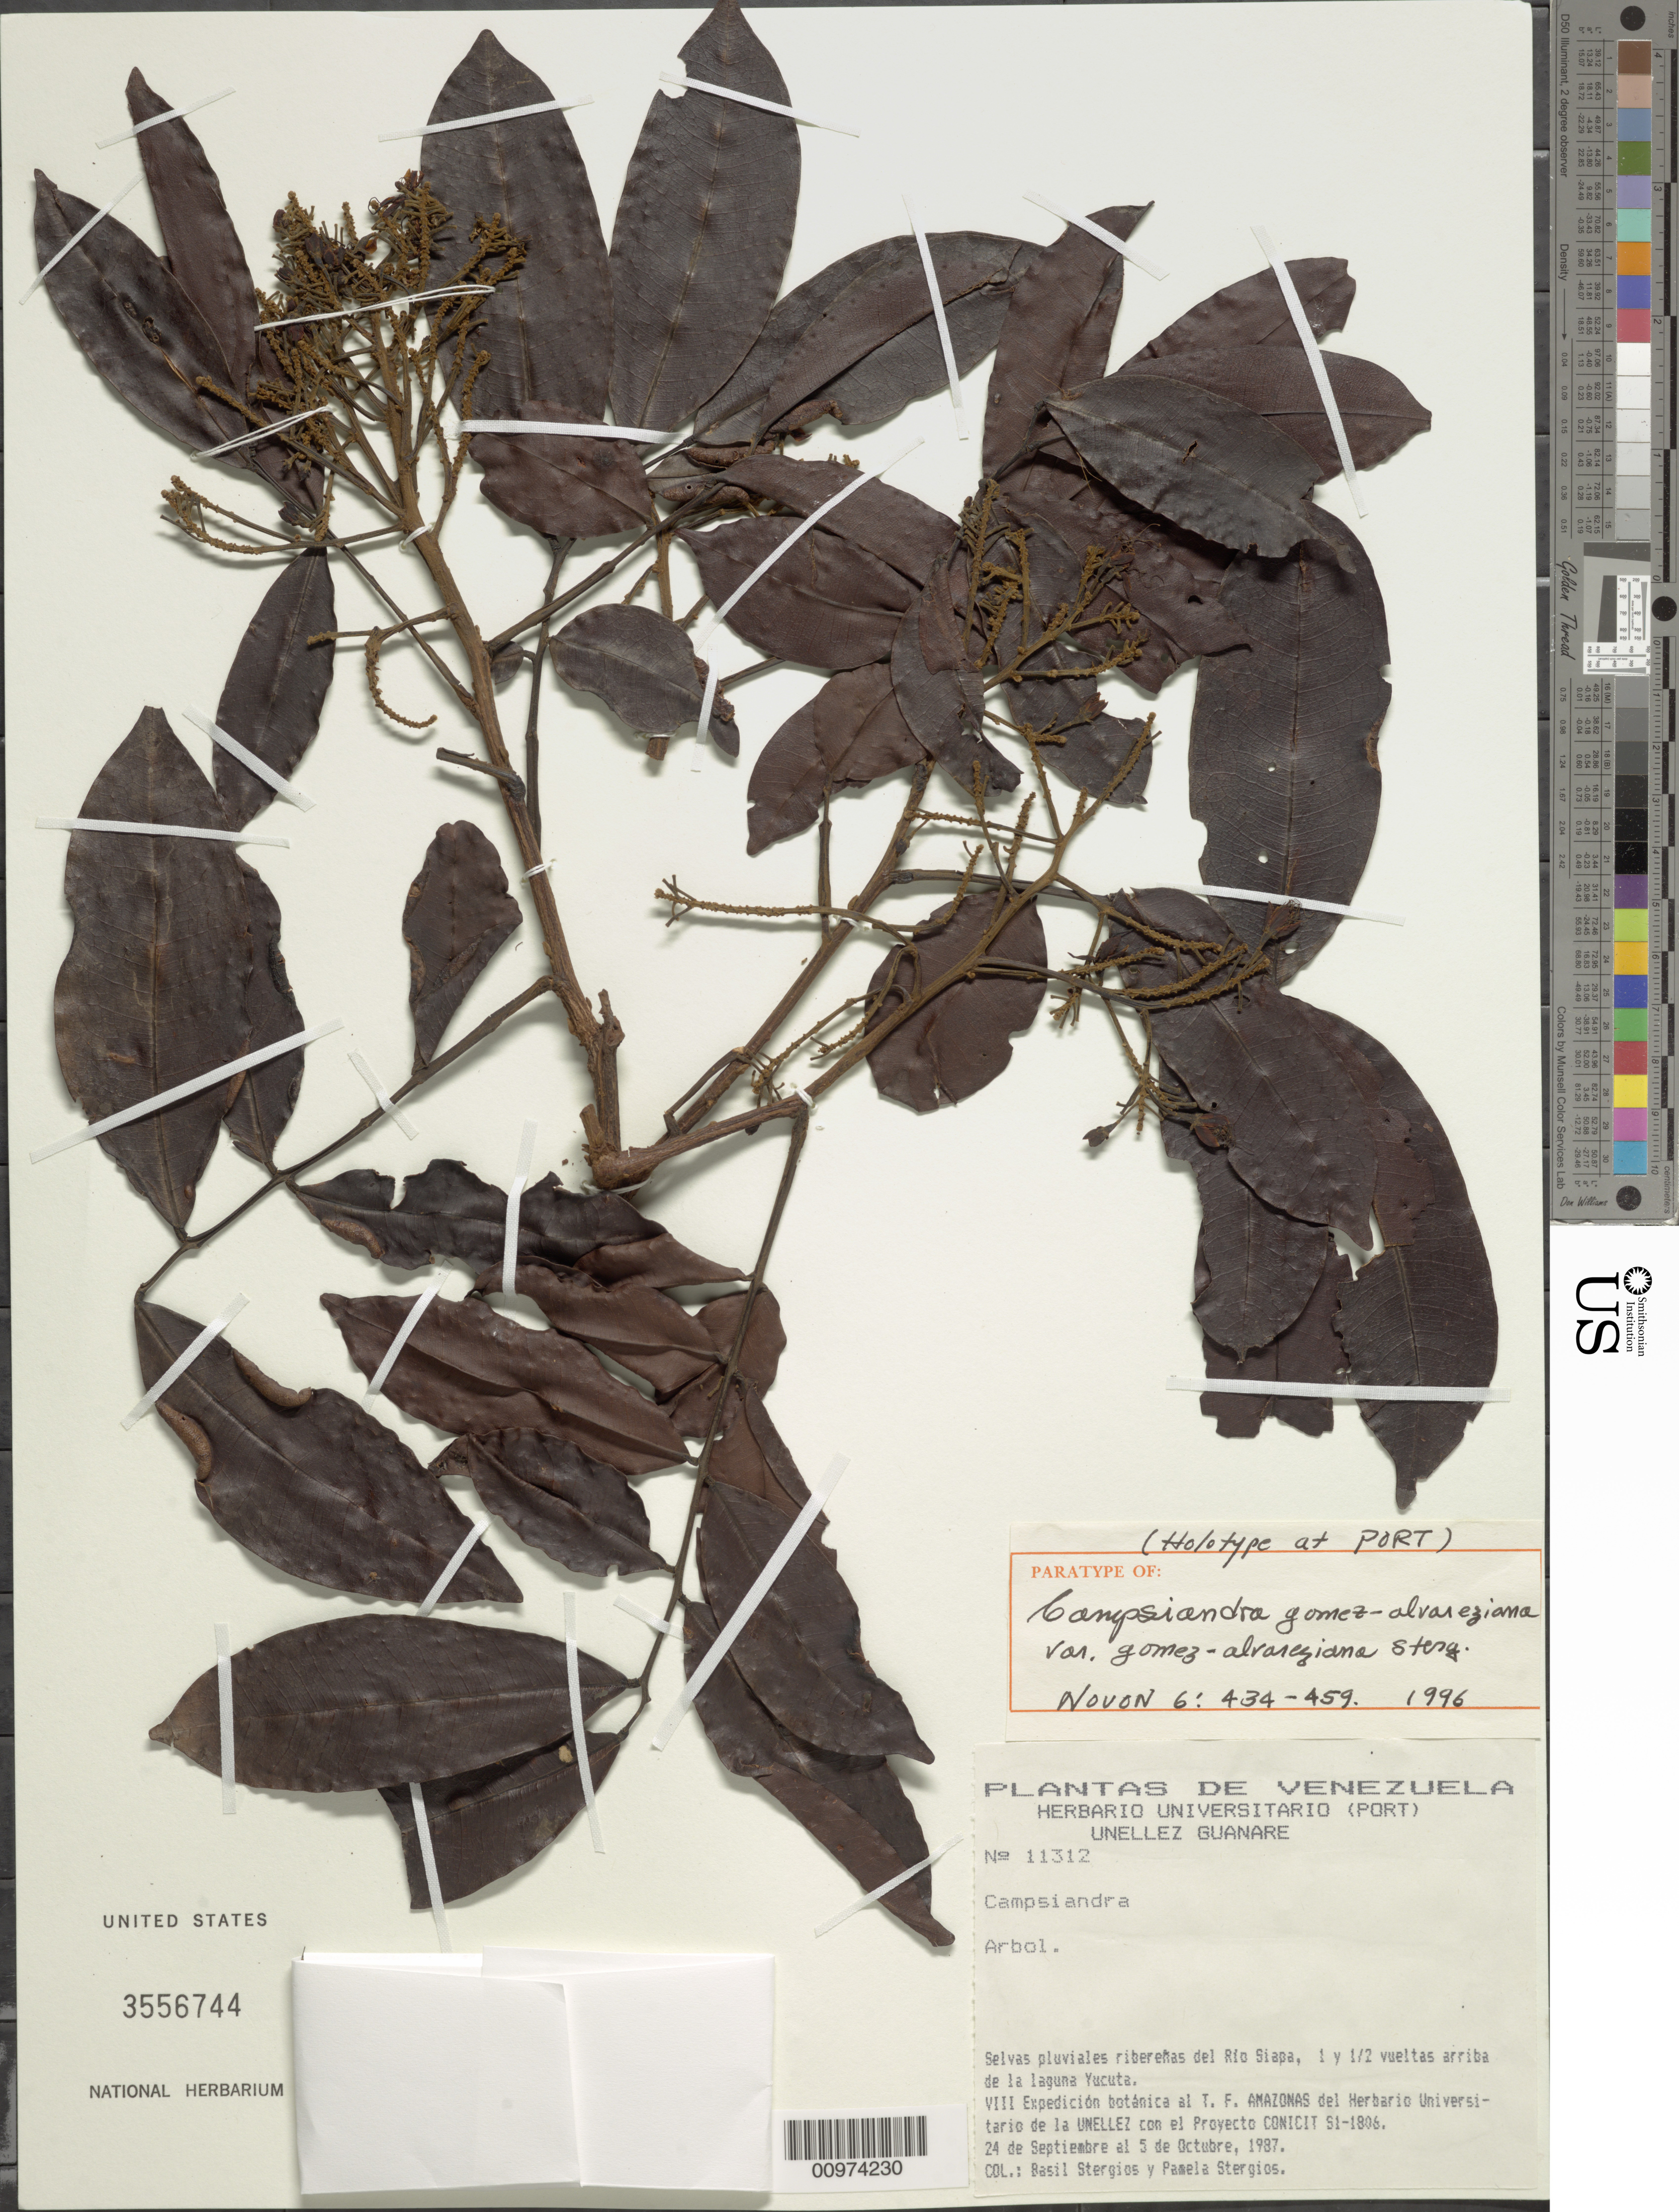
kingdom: Plantae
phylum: Tracheophyta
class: Magnoliopsida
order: Fabales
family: Fabaceae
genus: Campsiandra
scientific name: Campsiandra gomez-alvareziana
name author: Stergios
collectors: B. G. Stergios & P. Stergios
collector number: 11312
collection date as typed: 24-Sep-87 to 5-Oct-87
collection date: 1987-09-24/1987-10-05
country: Venezuela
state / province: Amazonas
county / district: Río Negro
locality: Rio Siapa, 1.5 vueltas arriba de la laguna Yucuta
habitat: Selvas pluviales riberenas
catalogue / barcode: US 3556744